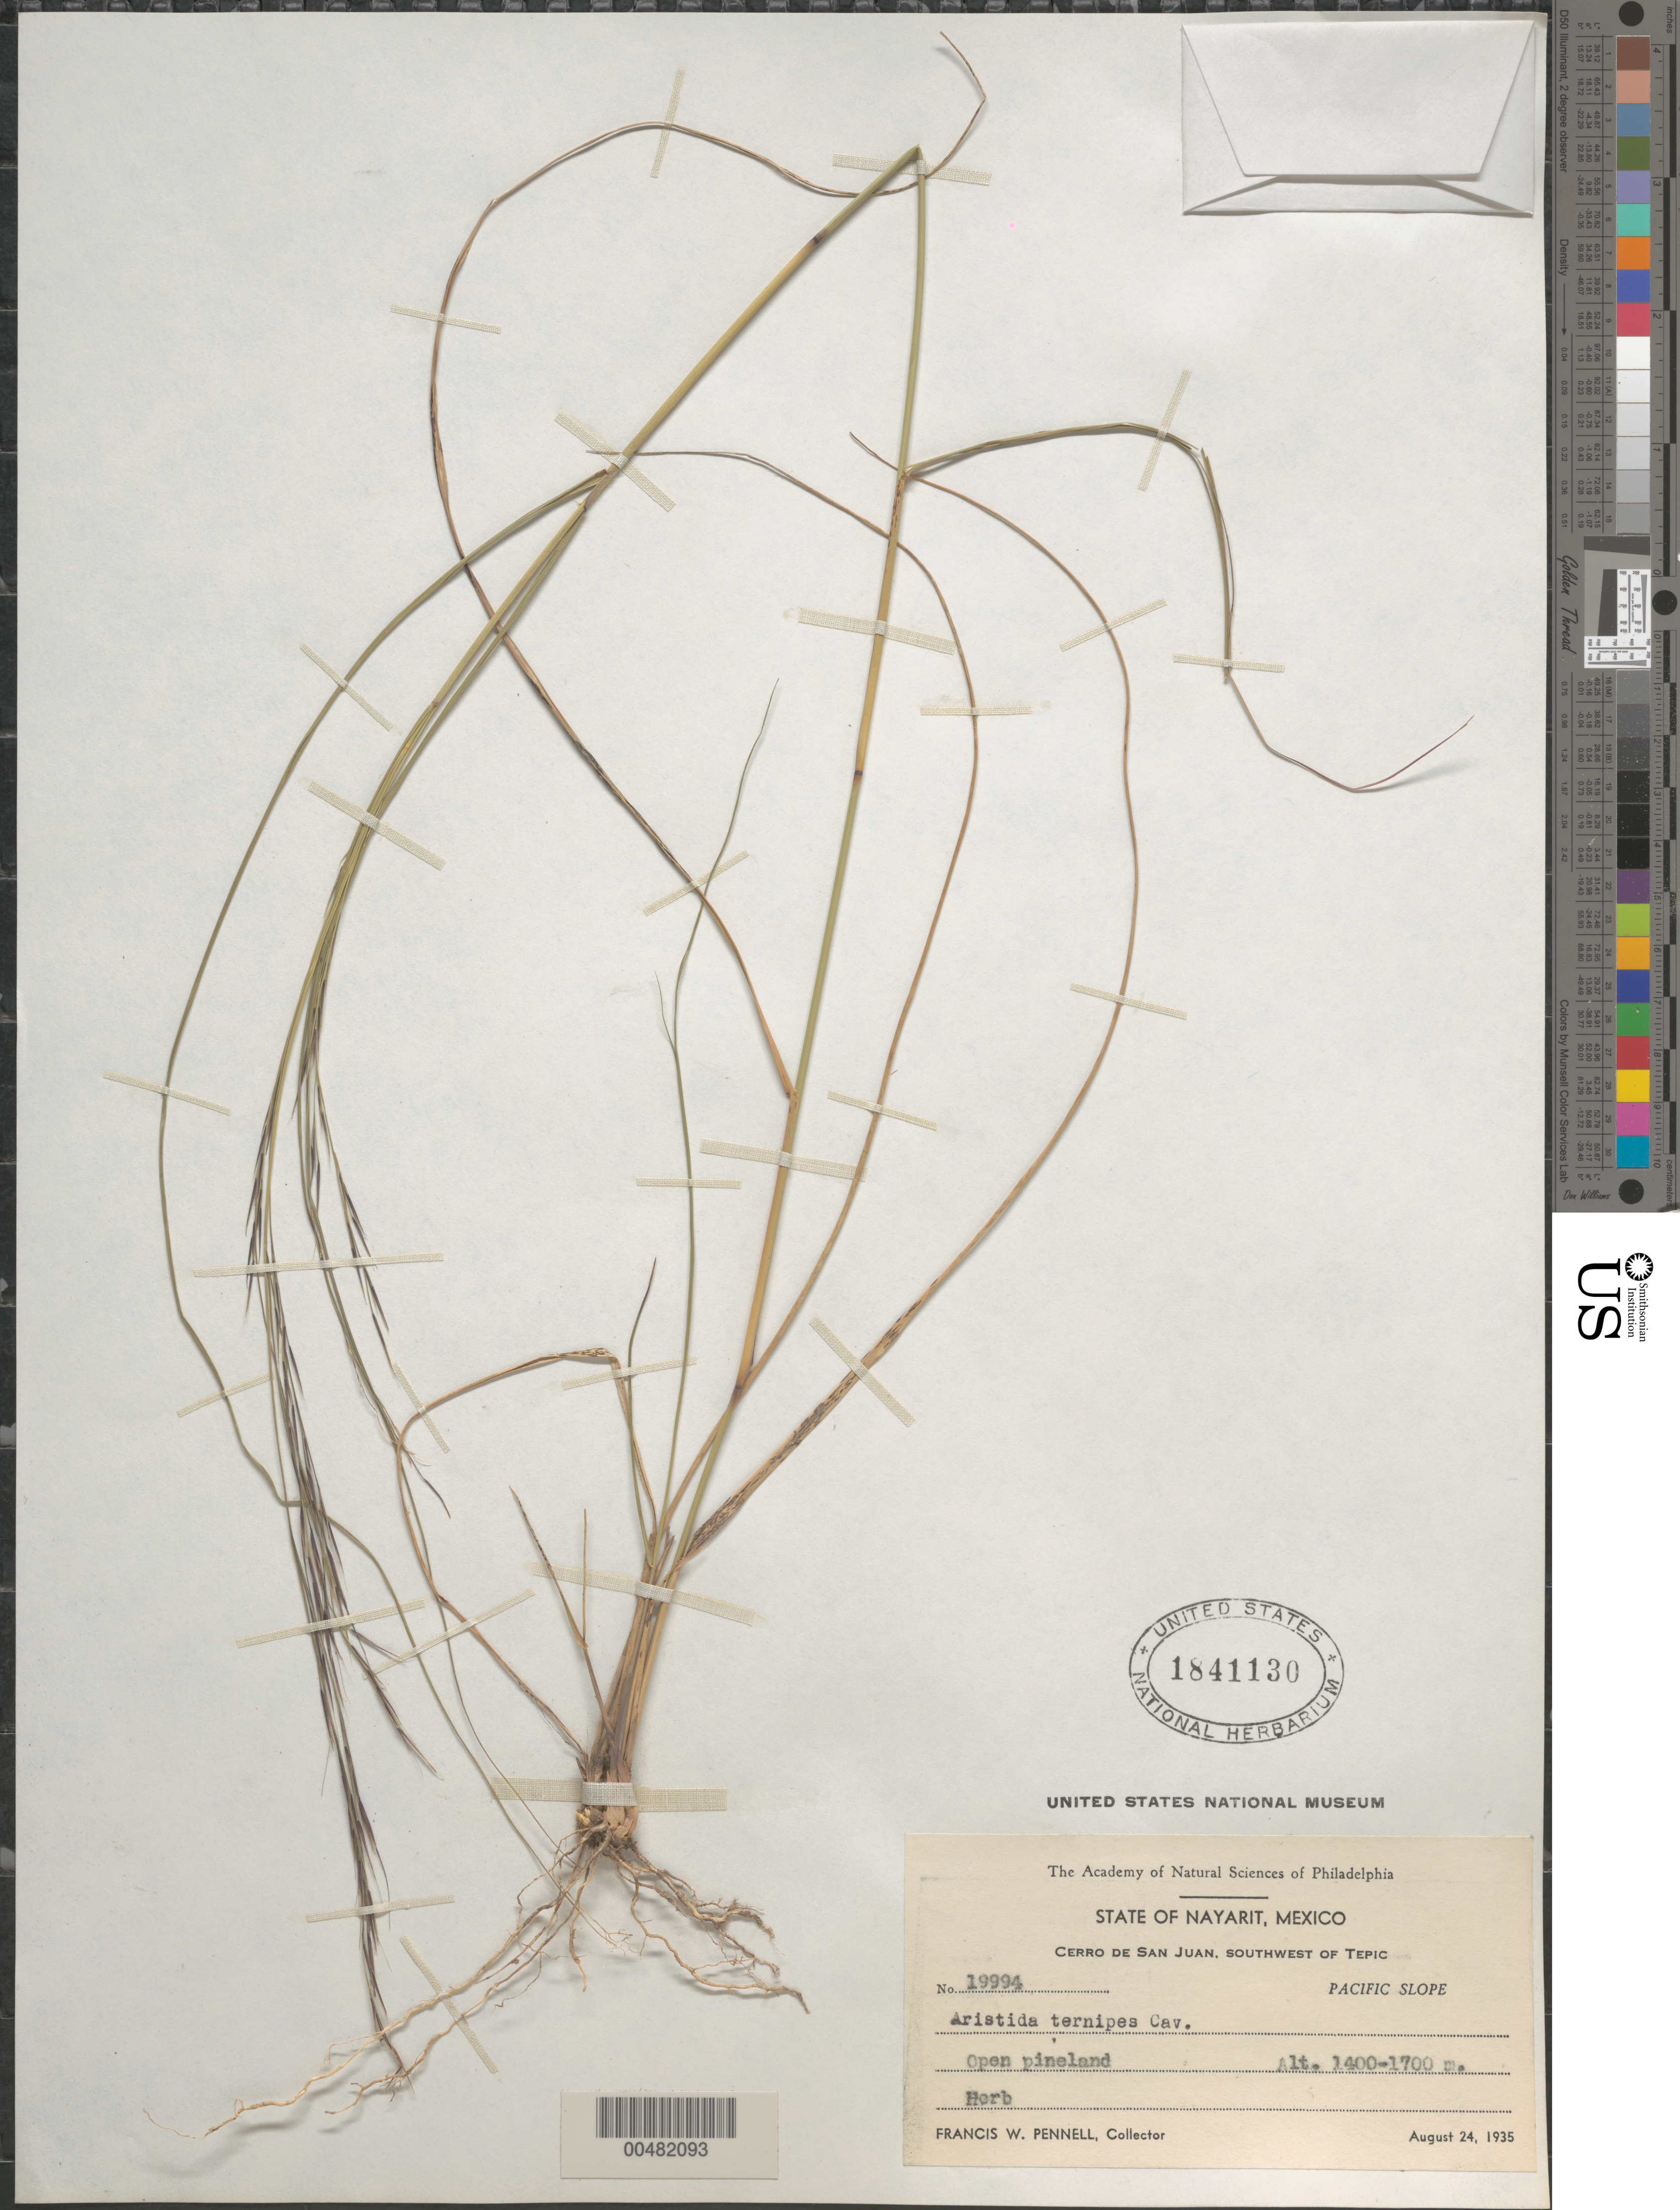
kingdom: Plantae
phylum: Tracheophyta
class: Liliopsida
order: Poales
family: Poaceae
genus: Aristida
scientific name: Aristida ternipes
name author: Cav.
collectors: F. W. Pennell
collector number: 19994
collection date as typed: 24 Aug 1935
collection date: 1935-08-24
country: Mexico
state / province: Nayarit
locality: Cerro de San Juan, SW of Tepic, Pacific Slope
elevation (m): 1400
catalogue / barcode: US 1841130